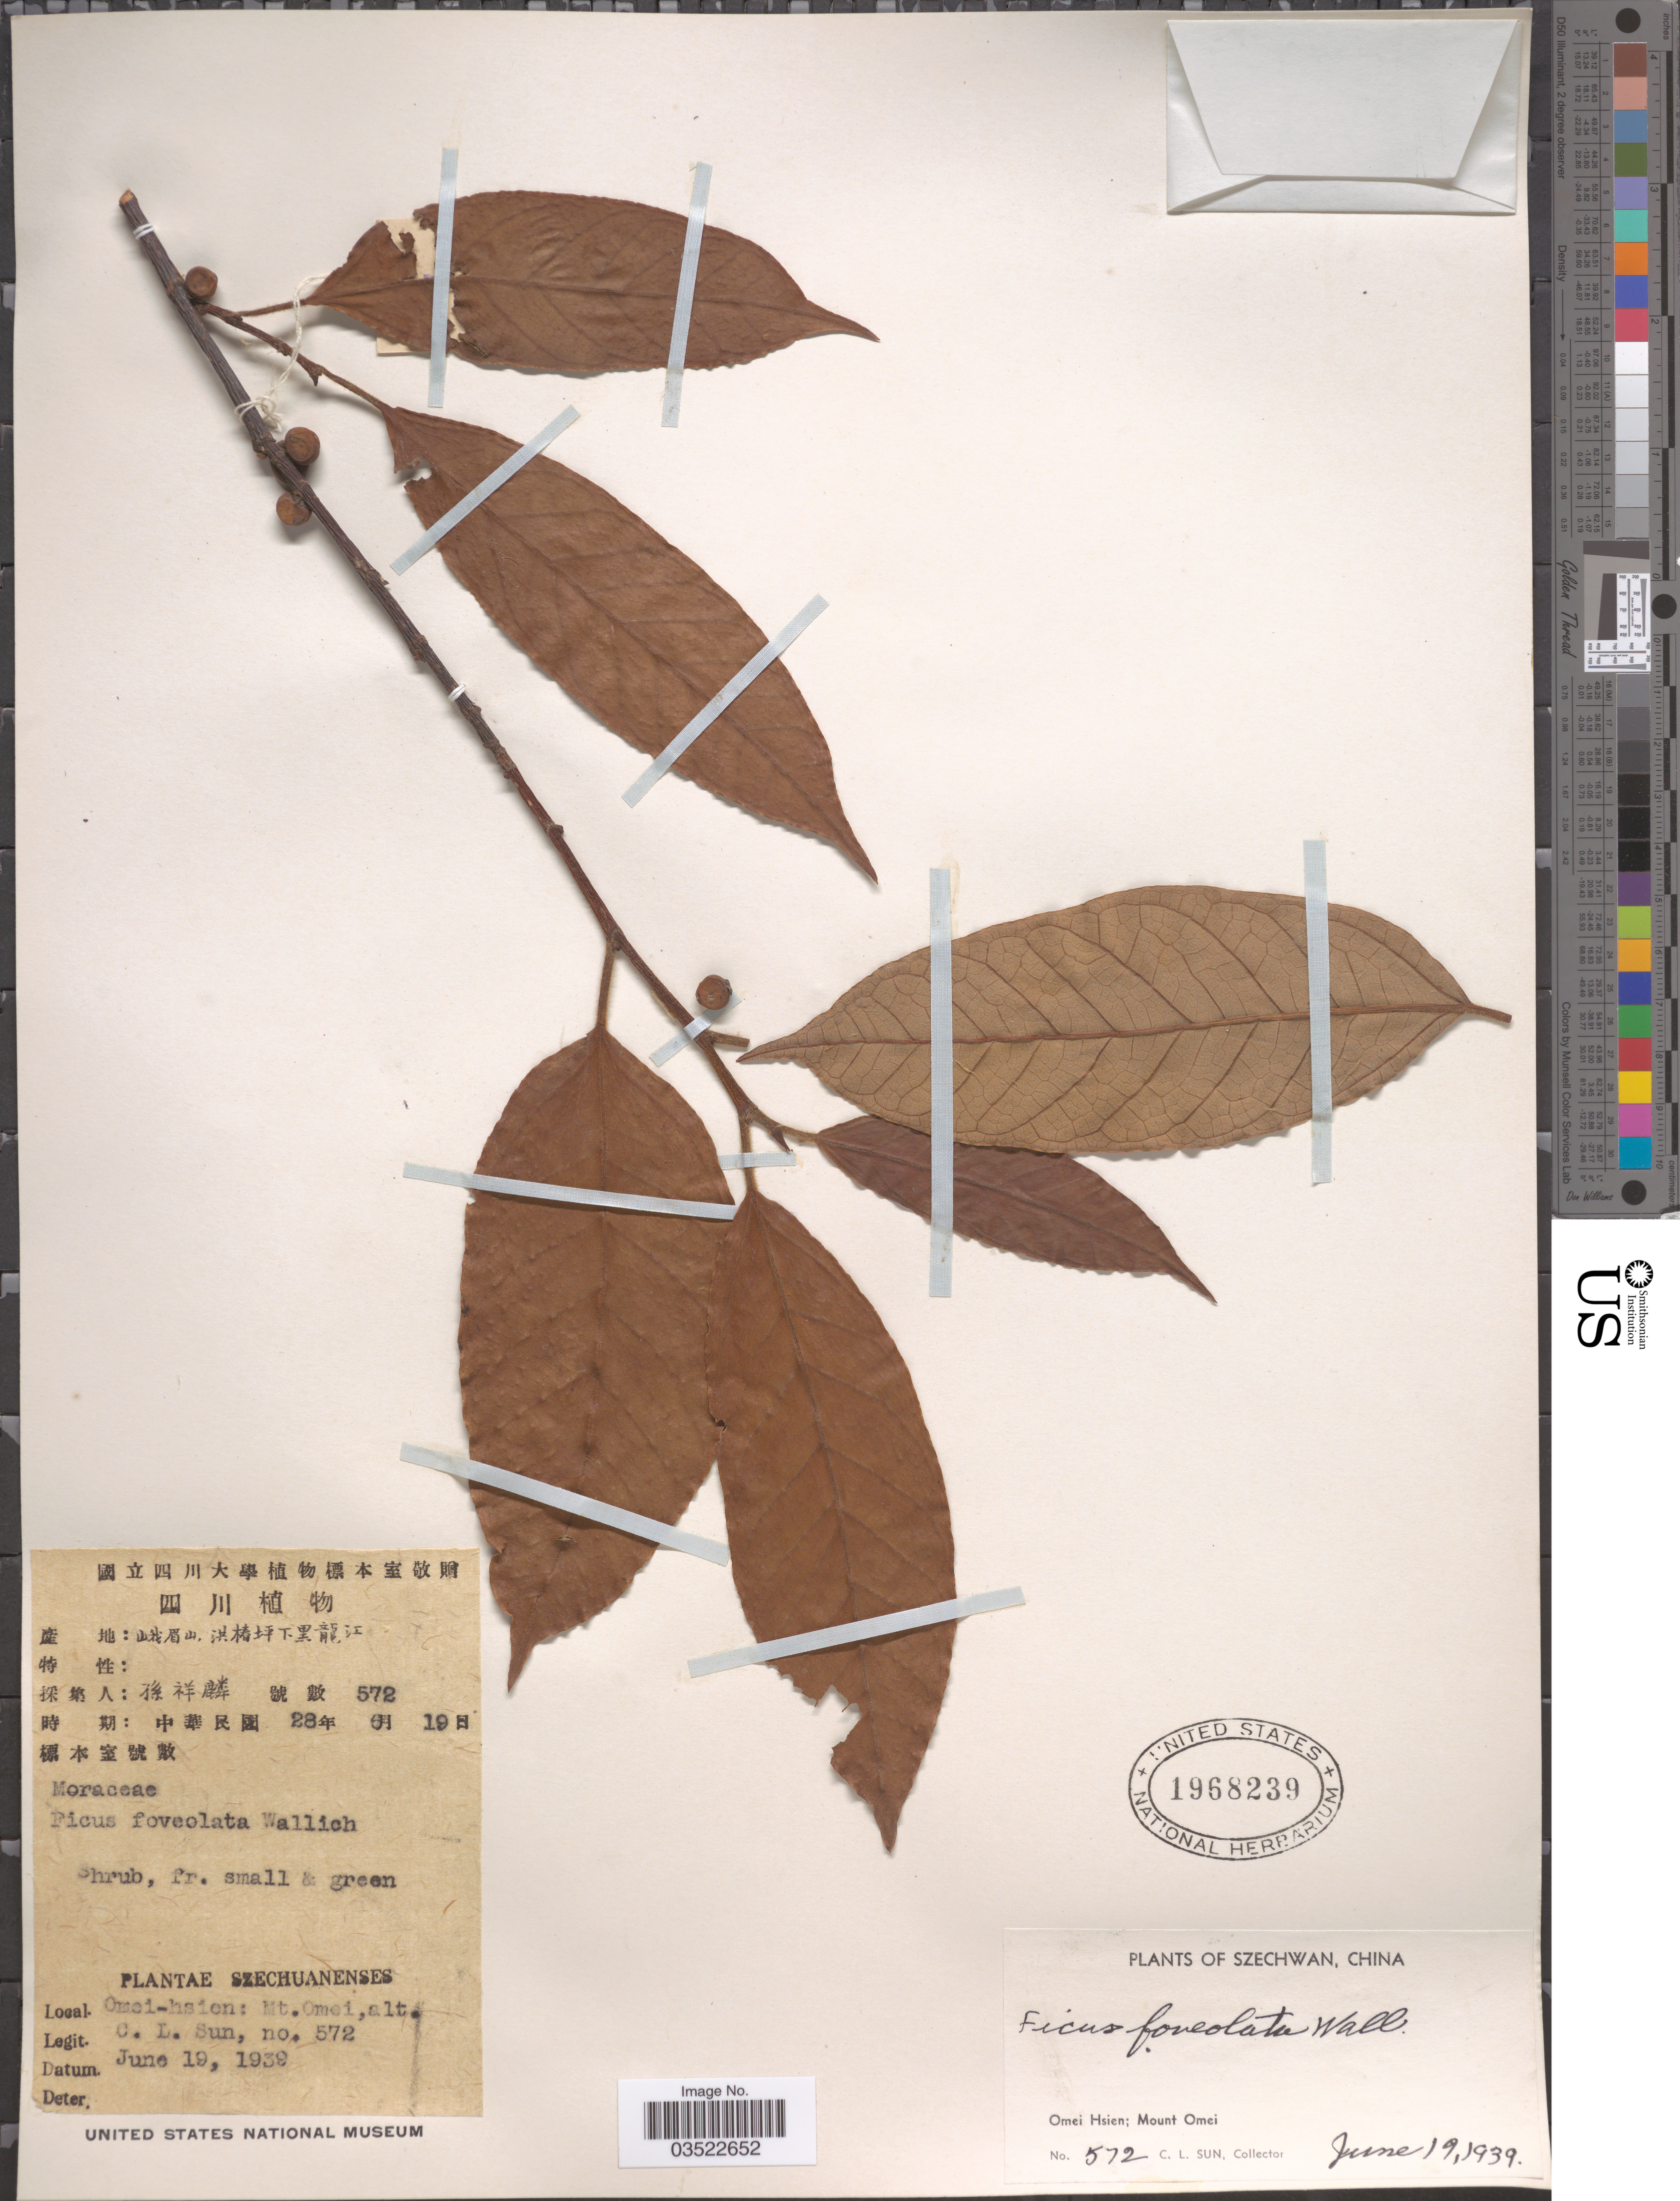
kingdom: Plantae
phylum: Tracheophyta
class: Magnoliopsida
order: Rosales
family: Moraceae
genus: Ficus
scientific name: Ficus sarmentosa var. nipponica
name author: (Franch. & Sav.) Corner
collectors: C. Sun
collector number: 572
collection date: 1939-06-19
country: China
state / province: Sichuan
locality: Szechwan. Omei Hsien; Mount Omei.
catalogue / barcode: US 1968239